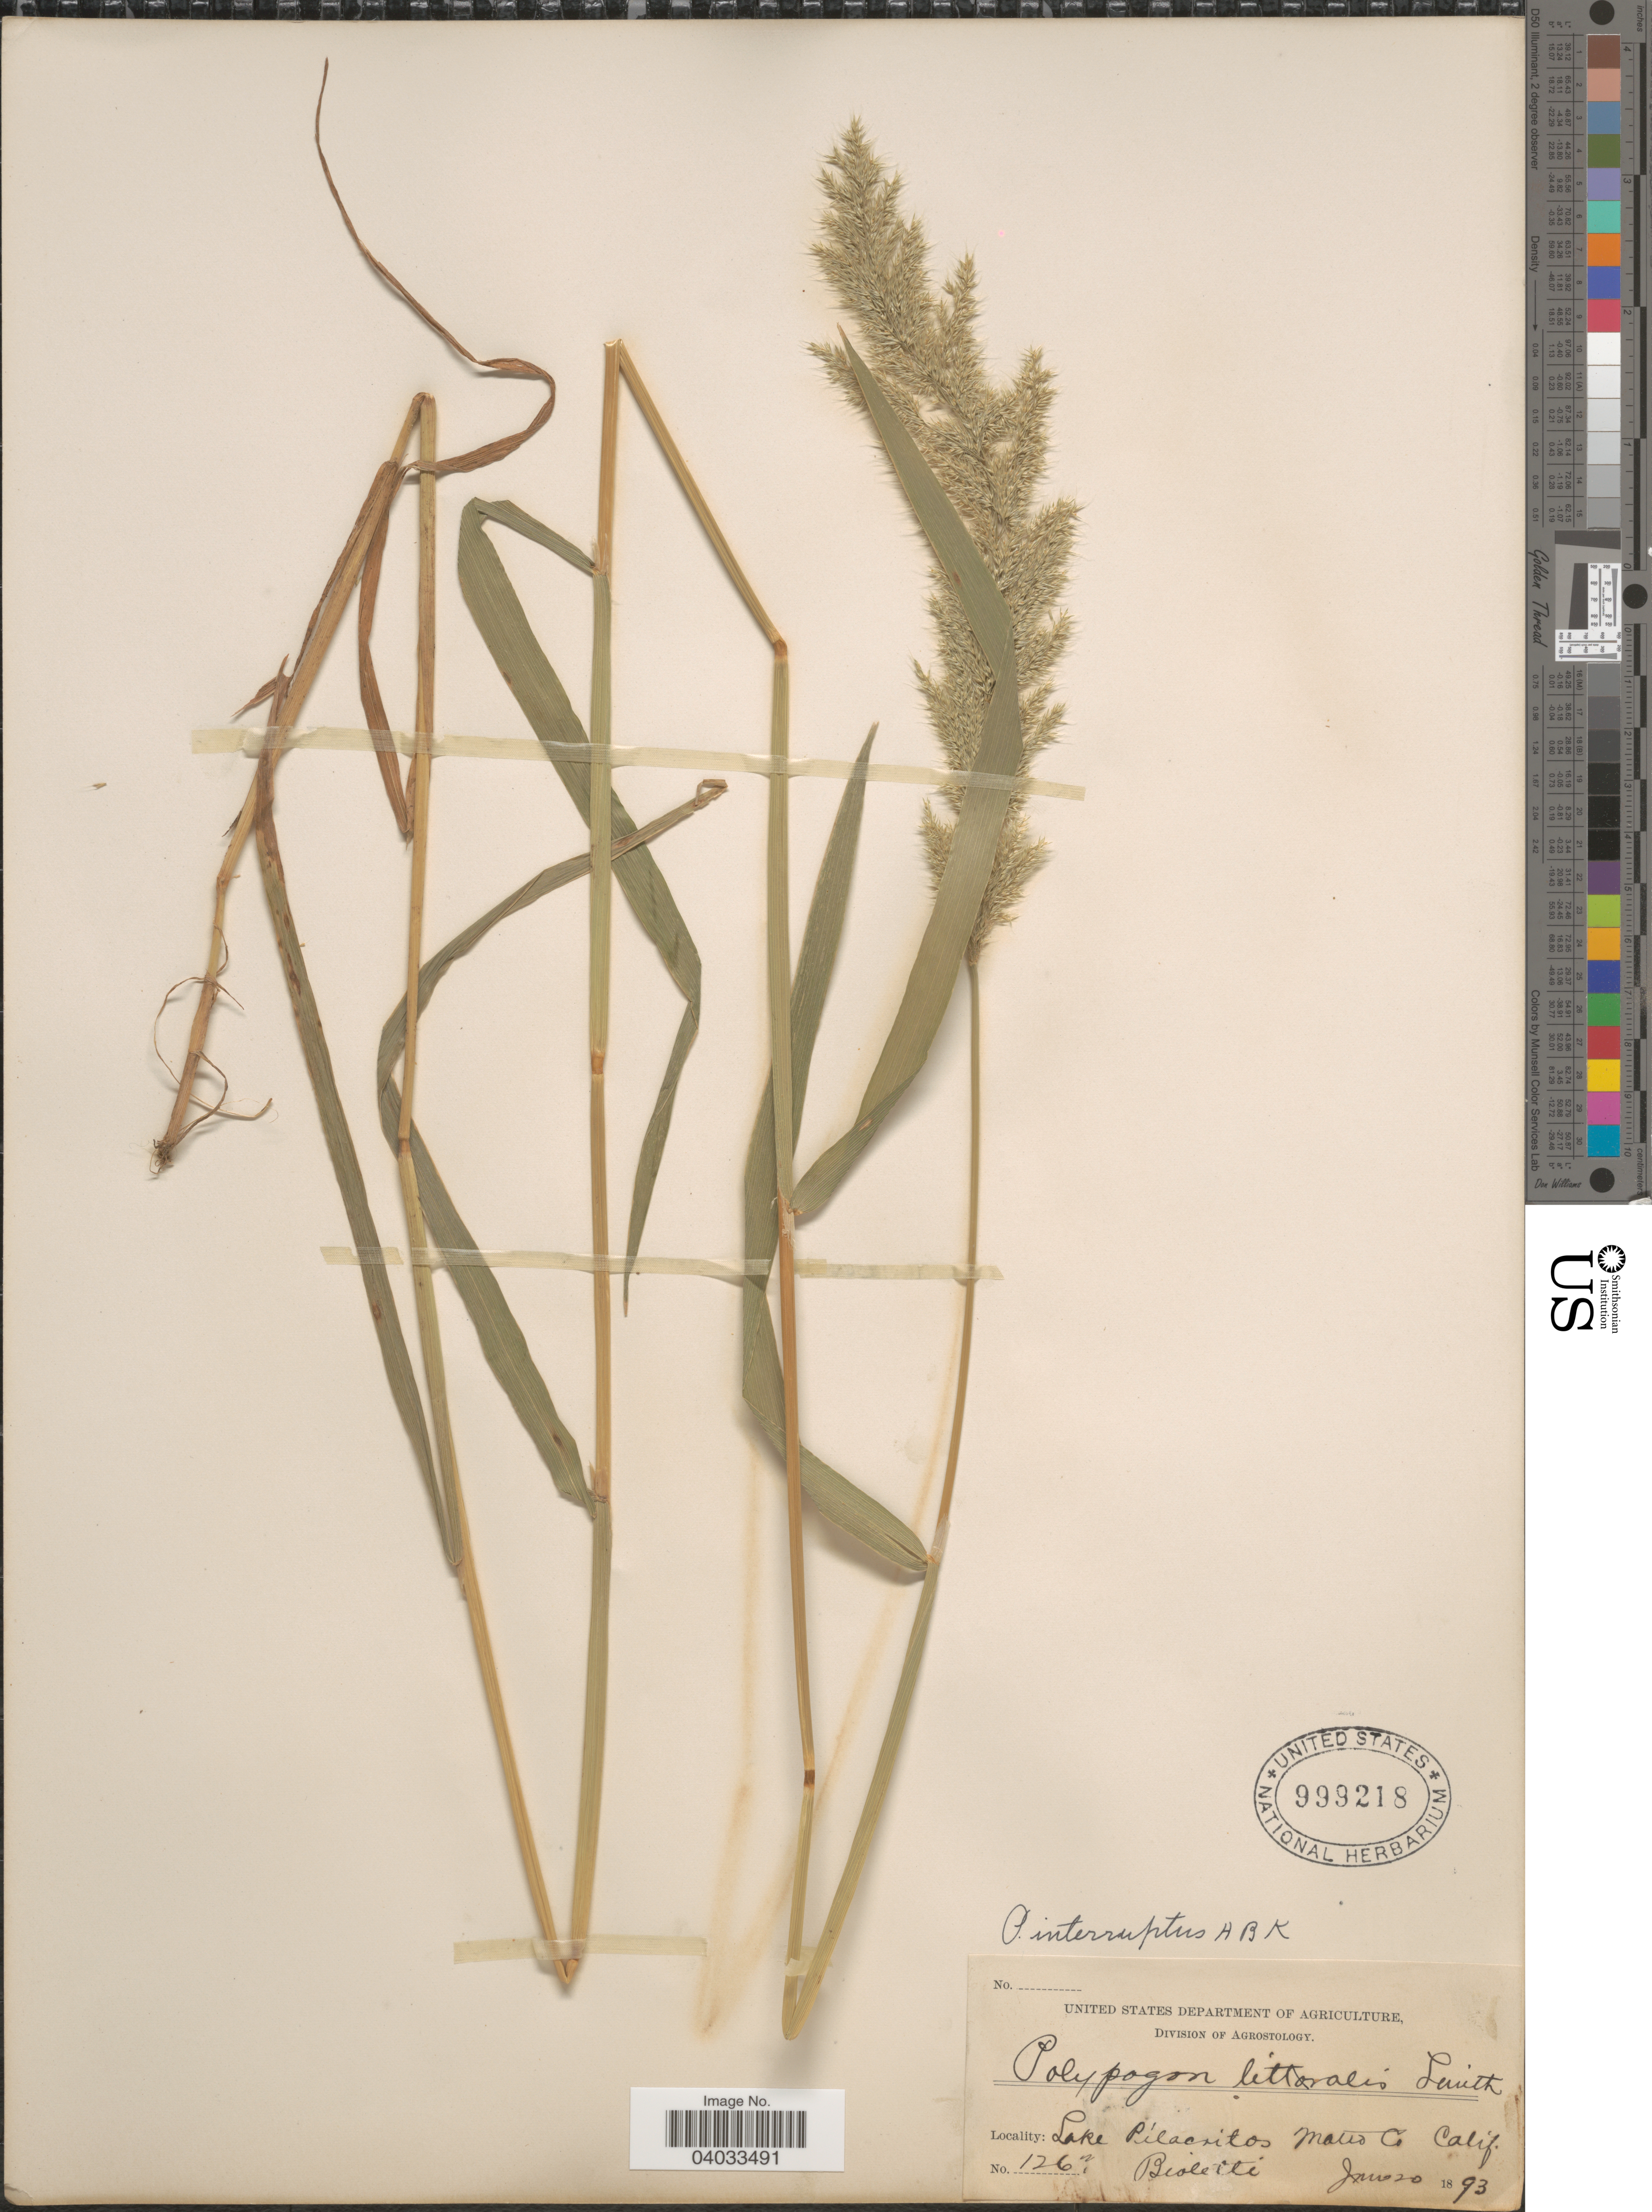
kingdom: Plantae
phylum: Tracheophyta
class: Liliopsida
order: Poales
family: Poaceae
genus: Polypogon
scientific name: Polypogon interruptus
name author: Kunth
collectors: -- Bioletti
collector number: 126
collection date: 1893-06-20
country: United States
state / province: California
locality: Lake Pílacritos. Matto Co.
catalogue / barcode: US 999218